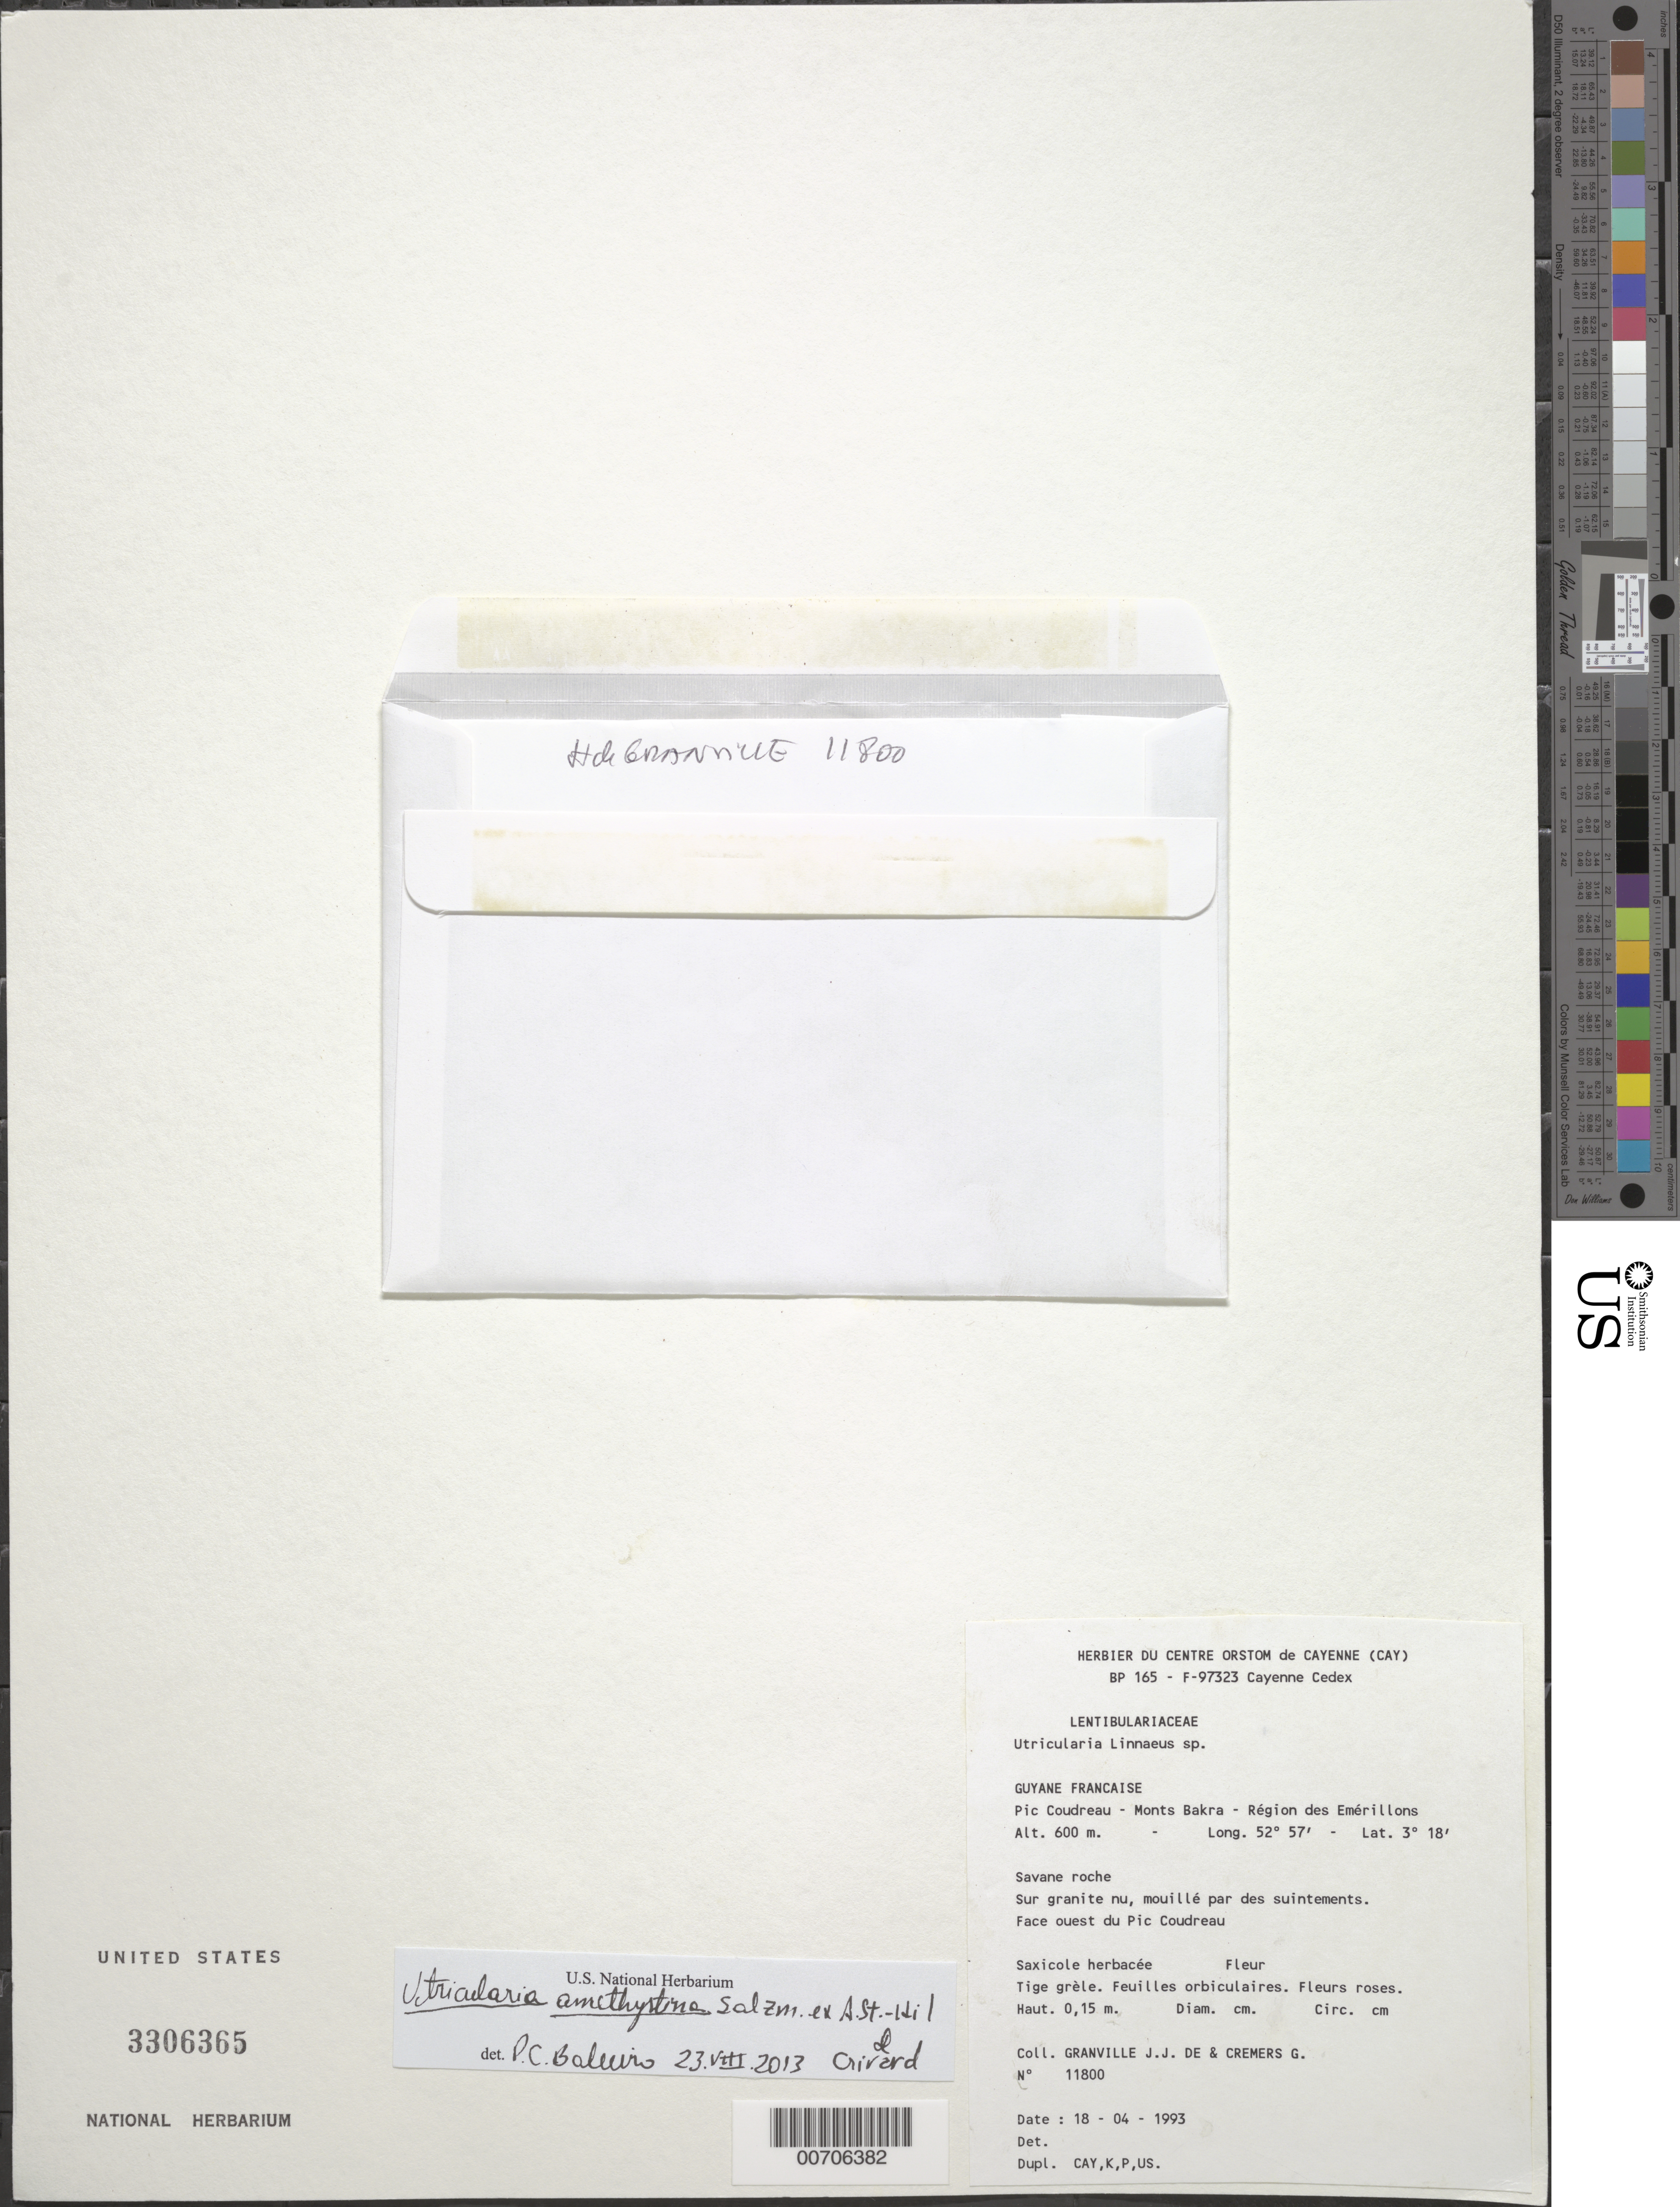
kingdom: Plantae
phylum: Tracheophyta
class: Magnoliopsida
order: Lamiales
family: Lentibulariaceae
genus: Utricularia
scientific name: Utricularia amethystina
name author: Salzm. ex A. St.-Hil. & Girard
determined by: Baleeiro, P. C.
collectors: J.-J. de Granville & G. Cremers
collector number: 11800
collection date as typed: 18-Apr-93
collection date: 1993-04-18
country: French Guiana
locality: Pic Coudreau, Monts Bakra, région des Emérillons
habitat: Savane roche; sur granite nu, mouillé par des suintements. Face ouest du Pic Coudreau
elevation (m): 600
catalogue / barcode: US 3306365